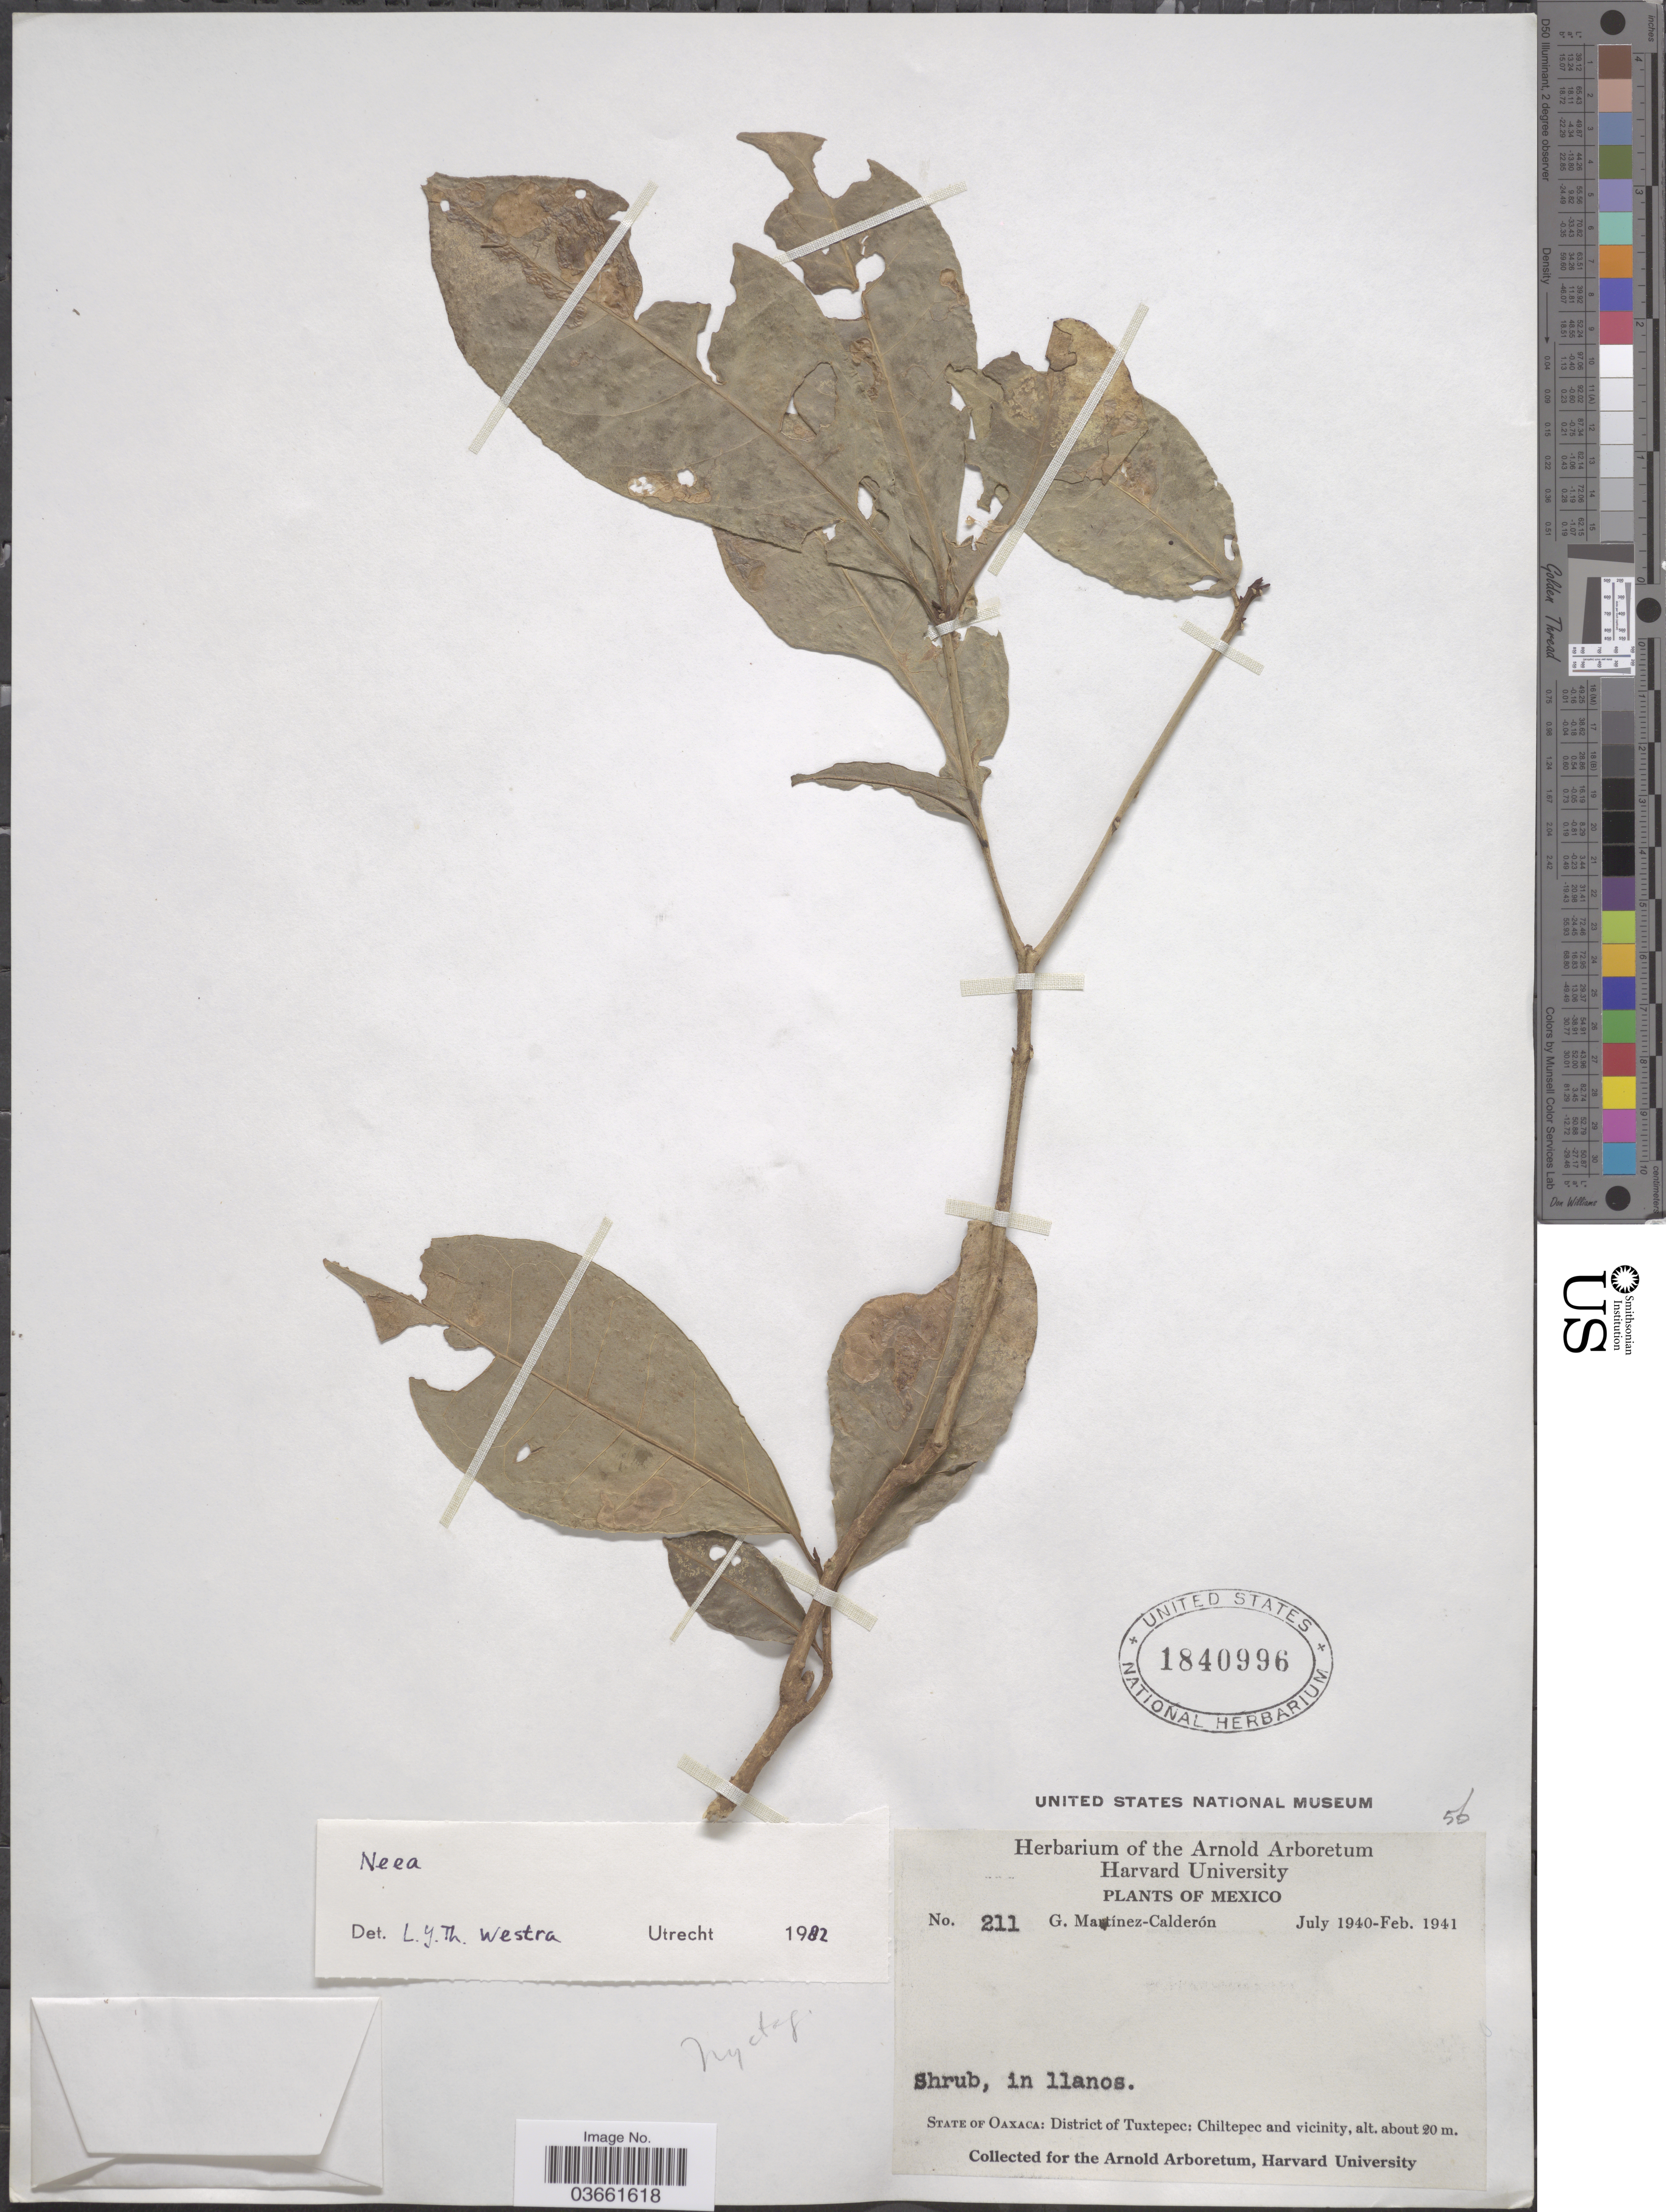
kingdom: Plantae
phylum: Tracheophyta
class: Magnoliopsida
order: Caryophyllales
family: Nyctaginaceae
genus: Neea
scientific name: Neea sp.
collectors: G. Martínez Calderón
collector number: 211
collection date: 1940-07/1941-02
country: Mexico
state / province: Oaxaca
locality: District of Tuxtepec: Chiltepec and vicinity.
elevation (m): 20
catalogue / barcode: US 1840996